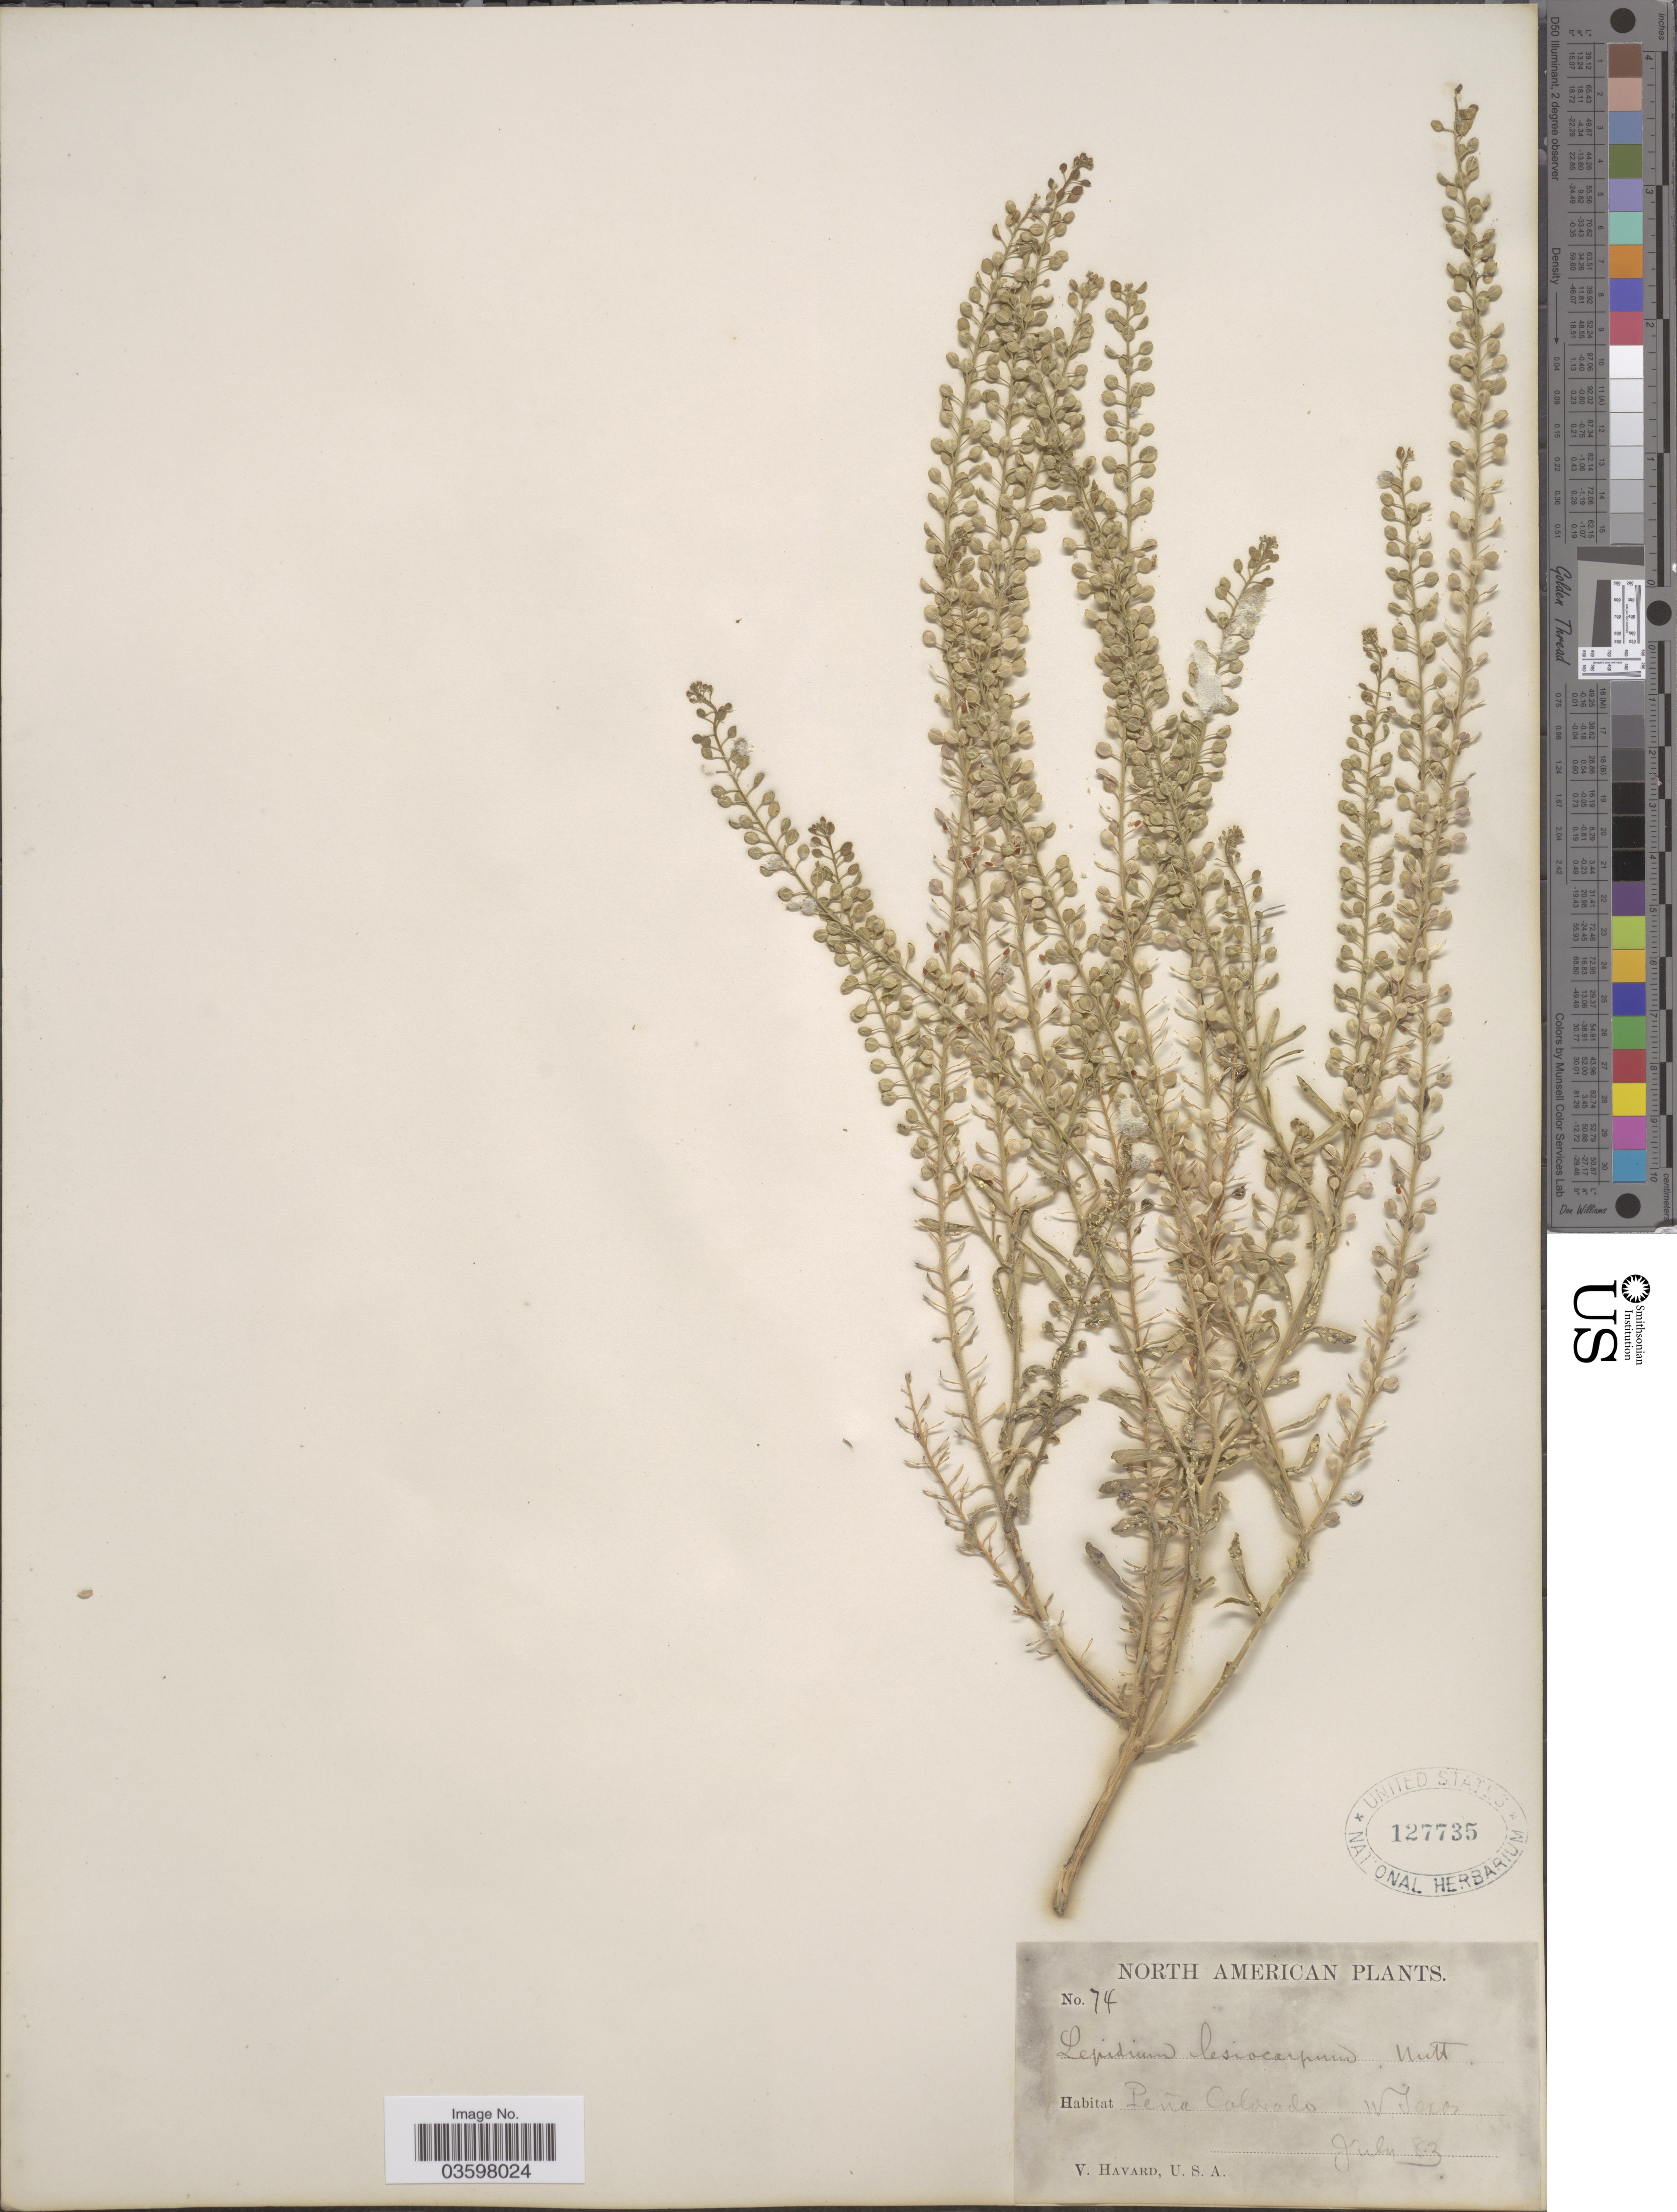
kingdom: Plantae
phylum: Tracheophyta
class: Magnoliopsida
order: Brassicales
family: Brassicaceae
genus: Lepidium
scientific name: Lepidium austrinum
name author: Small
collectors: V. Havard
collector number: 74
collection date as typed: Transcribed d/m/y: /7/83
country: United States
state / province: Texas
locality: Peña Colorado, W. Texas.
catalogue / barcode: US 127735